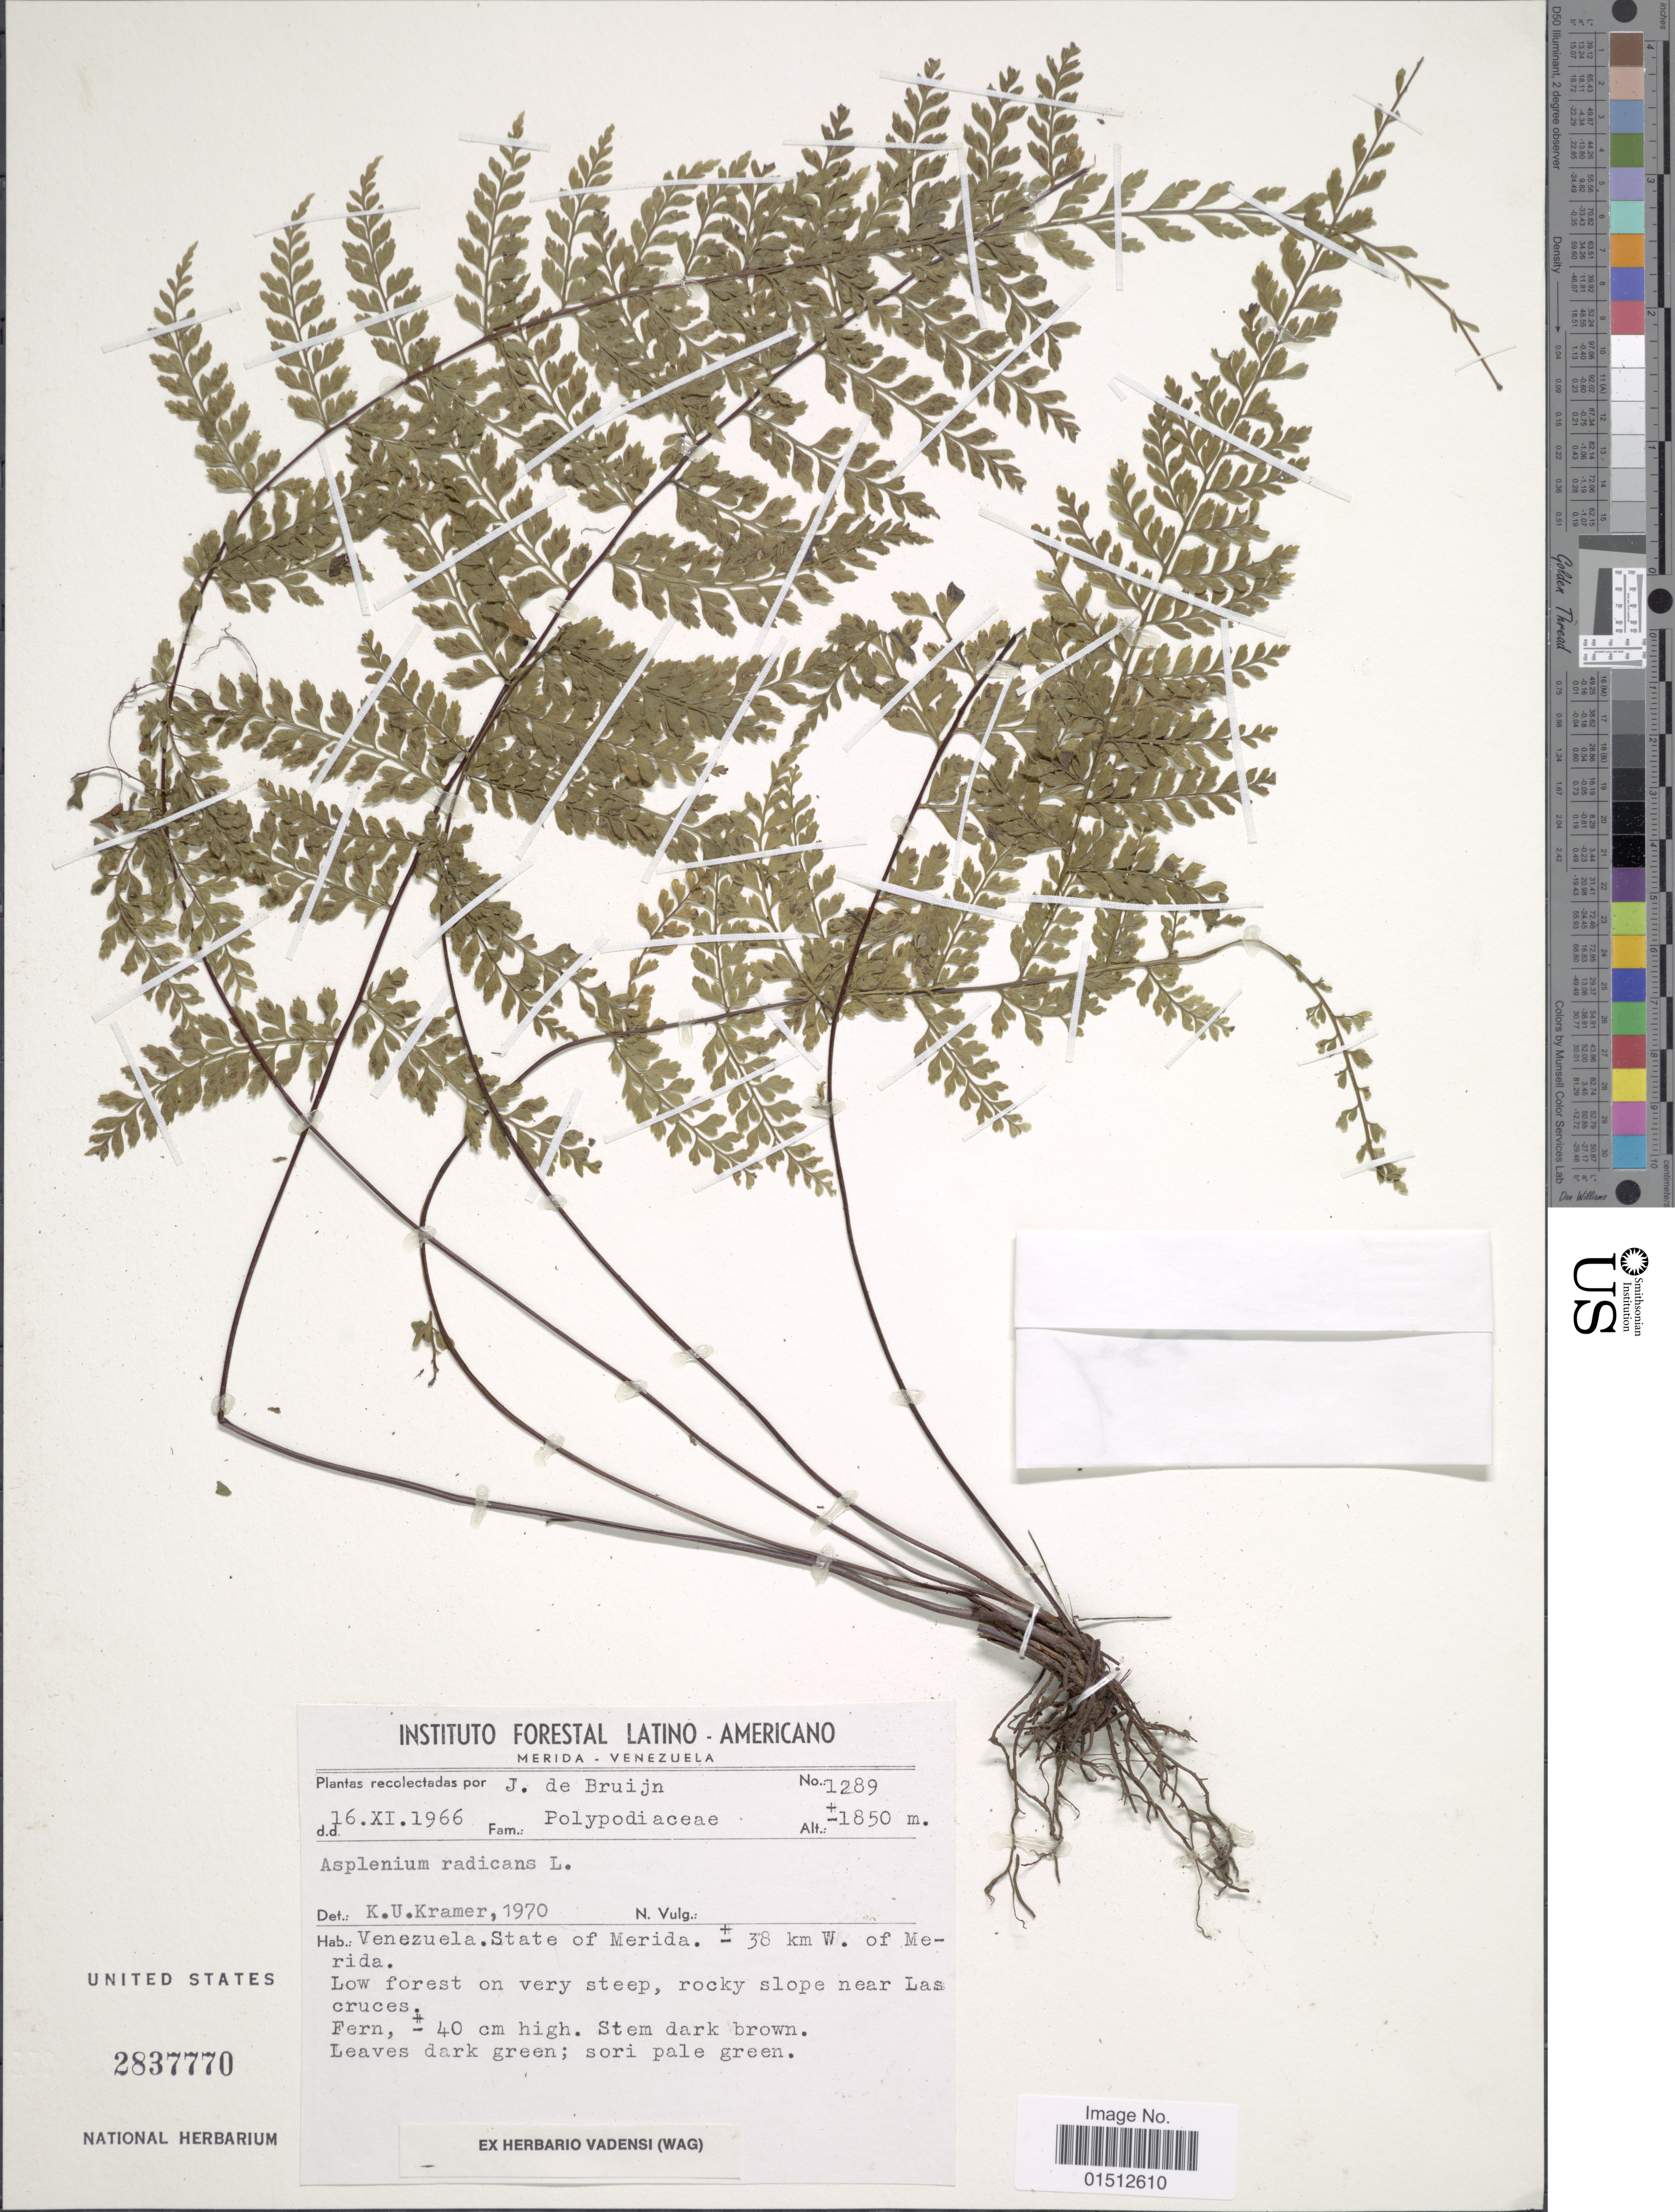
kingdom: Plantae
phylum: Tracheophyta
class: Polypodiopsida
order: Polypodiales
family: Aspleniaceae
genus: Asplenium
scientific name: Asplenium radicans var. uniserale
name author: (Raddi) L.D. Gómez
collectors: J. Bruijn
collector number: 1289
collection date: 1966-11-16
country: Venezuela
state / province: Mérida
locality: Venezuela. State of Merida. ± 38 km W, of Merida.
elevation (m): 1850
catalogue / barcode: US 2837770